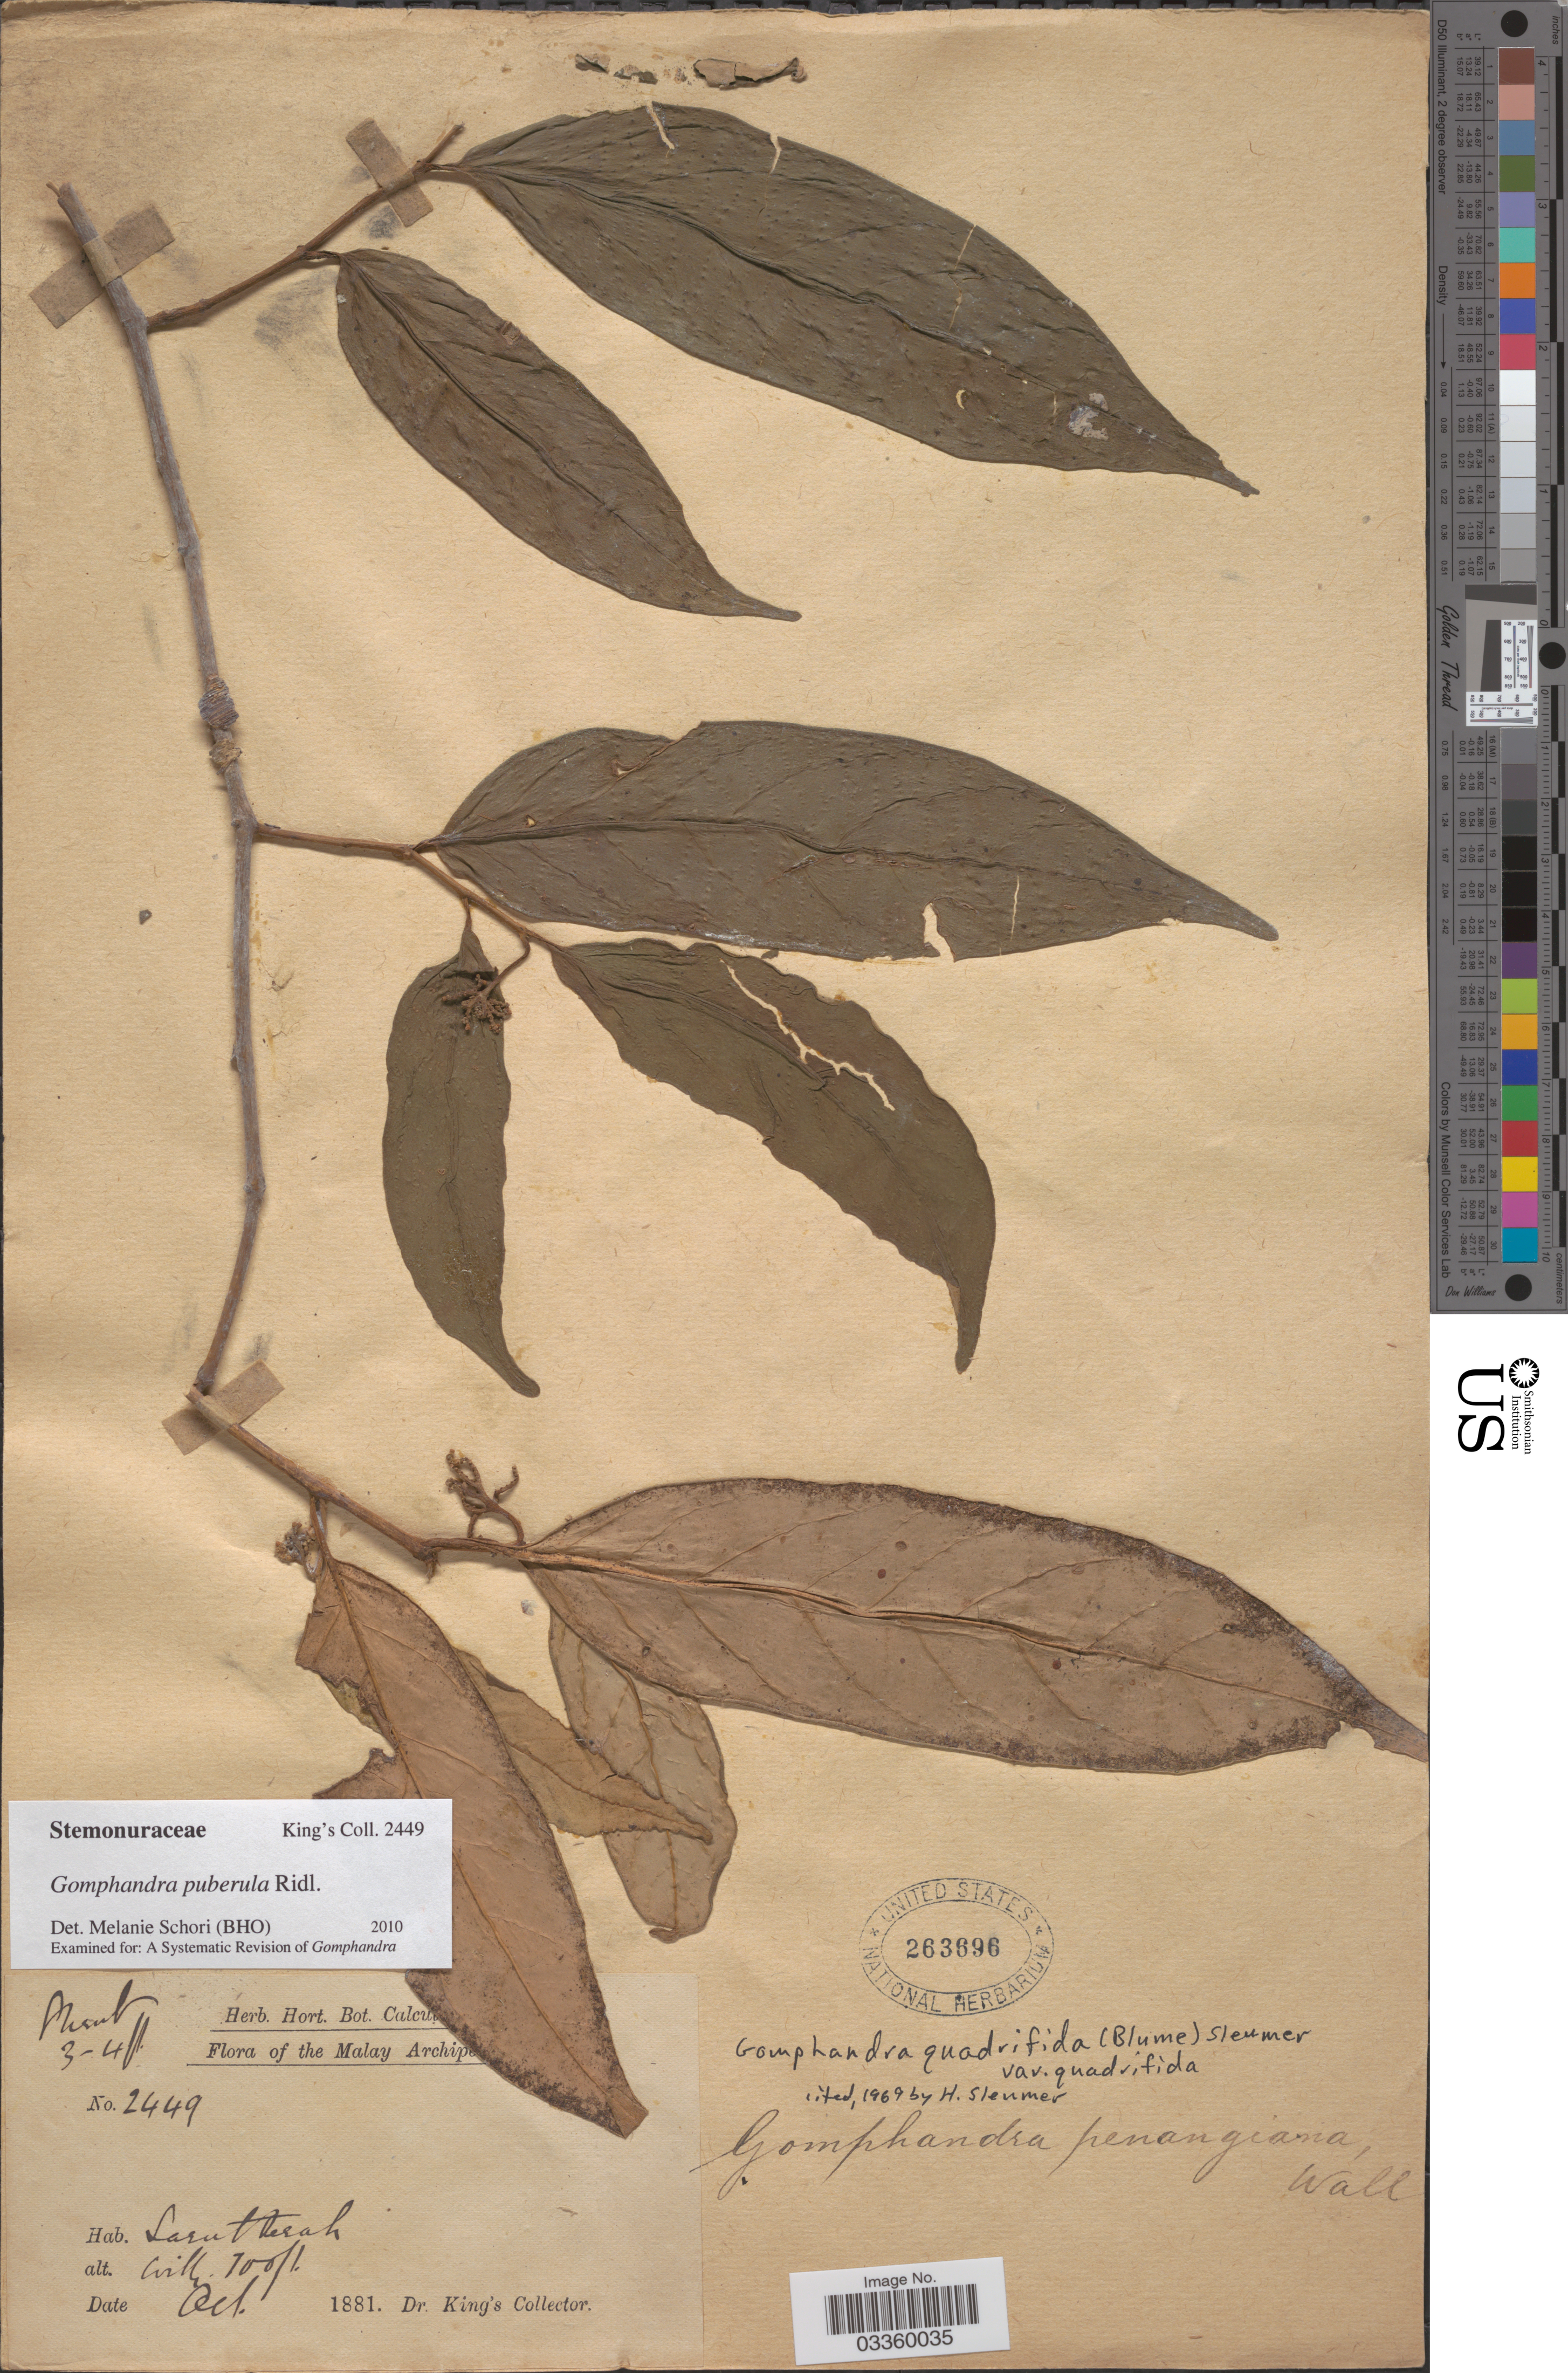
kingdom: Plantae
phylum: Tracheophyta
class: Magnoliopsida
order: Cardiopteridales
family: Stemonuraceae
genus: Gomphandra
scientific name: Gomphandra puberula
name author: Ridl.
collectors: Dr. King's collector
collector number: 2449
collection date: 1881-10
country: Malaysia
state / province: Perak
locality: Malay Archipe [illegible text]. Larut.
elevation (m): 30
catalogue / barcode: US 263696